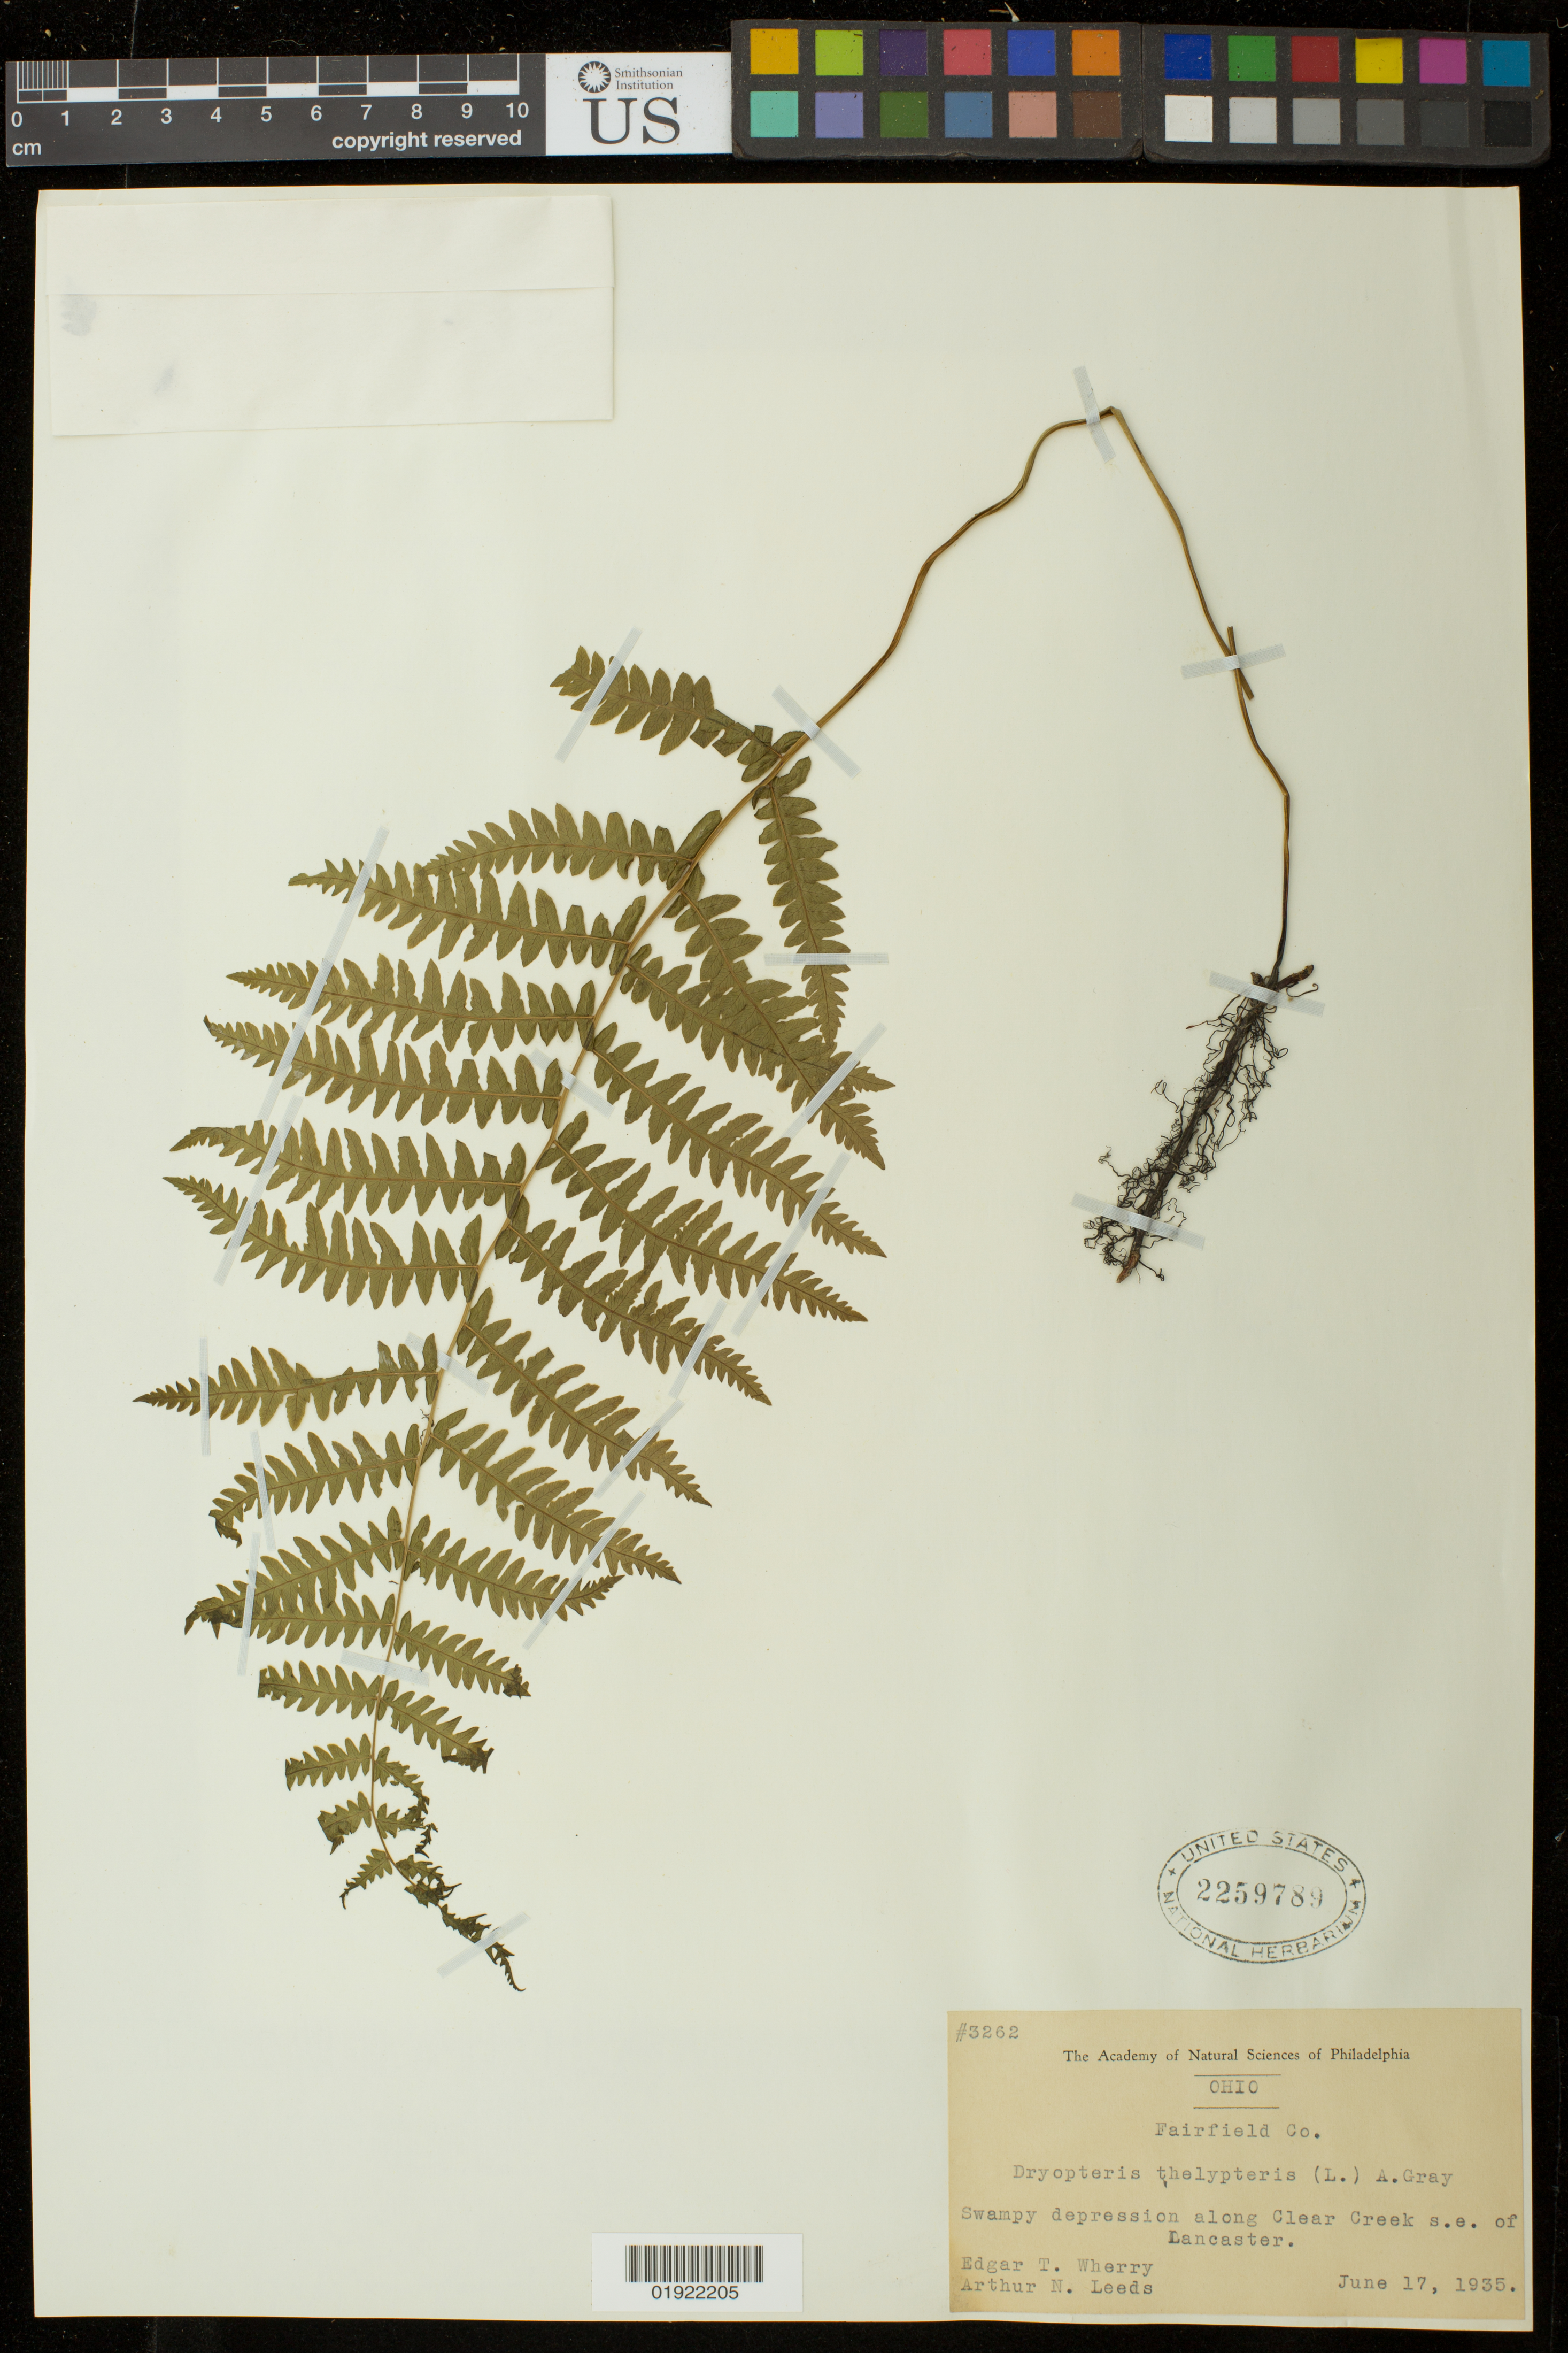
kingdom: Plantae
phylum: Tracheophyta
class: Polypodiopsida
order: Polypodiales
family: Thelypteridaceae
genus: Thelypteris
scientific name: Thelypteris palustris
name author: (Salisb.) Schott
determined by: Schott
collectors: E. T. Wherry & A. Leeds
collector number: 3262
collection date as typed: June 17, 1935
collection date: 1935-06-17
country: United States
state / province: Ohio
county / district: Fairfield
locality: along Clear Creek s.e. of Lancaster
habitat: swampy depression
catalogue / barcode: US 2259789